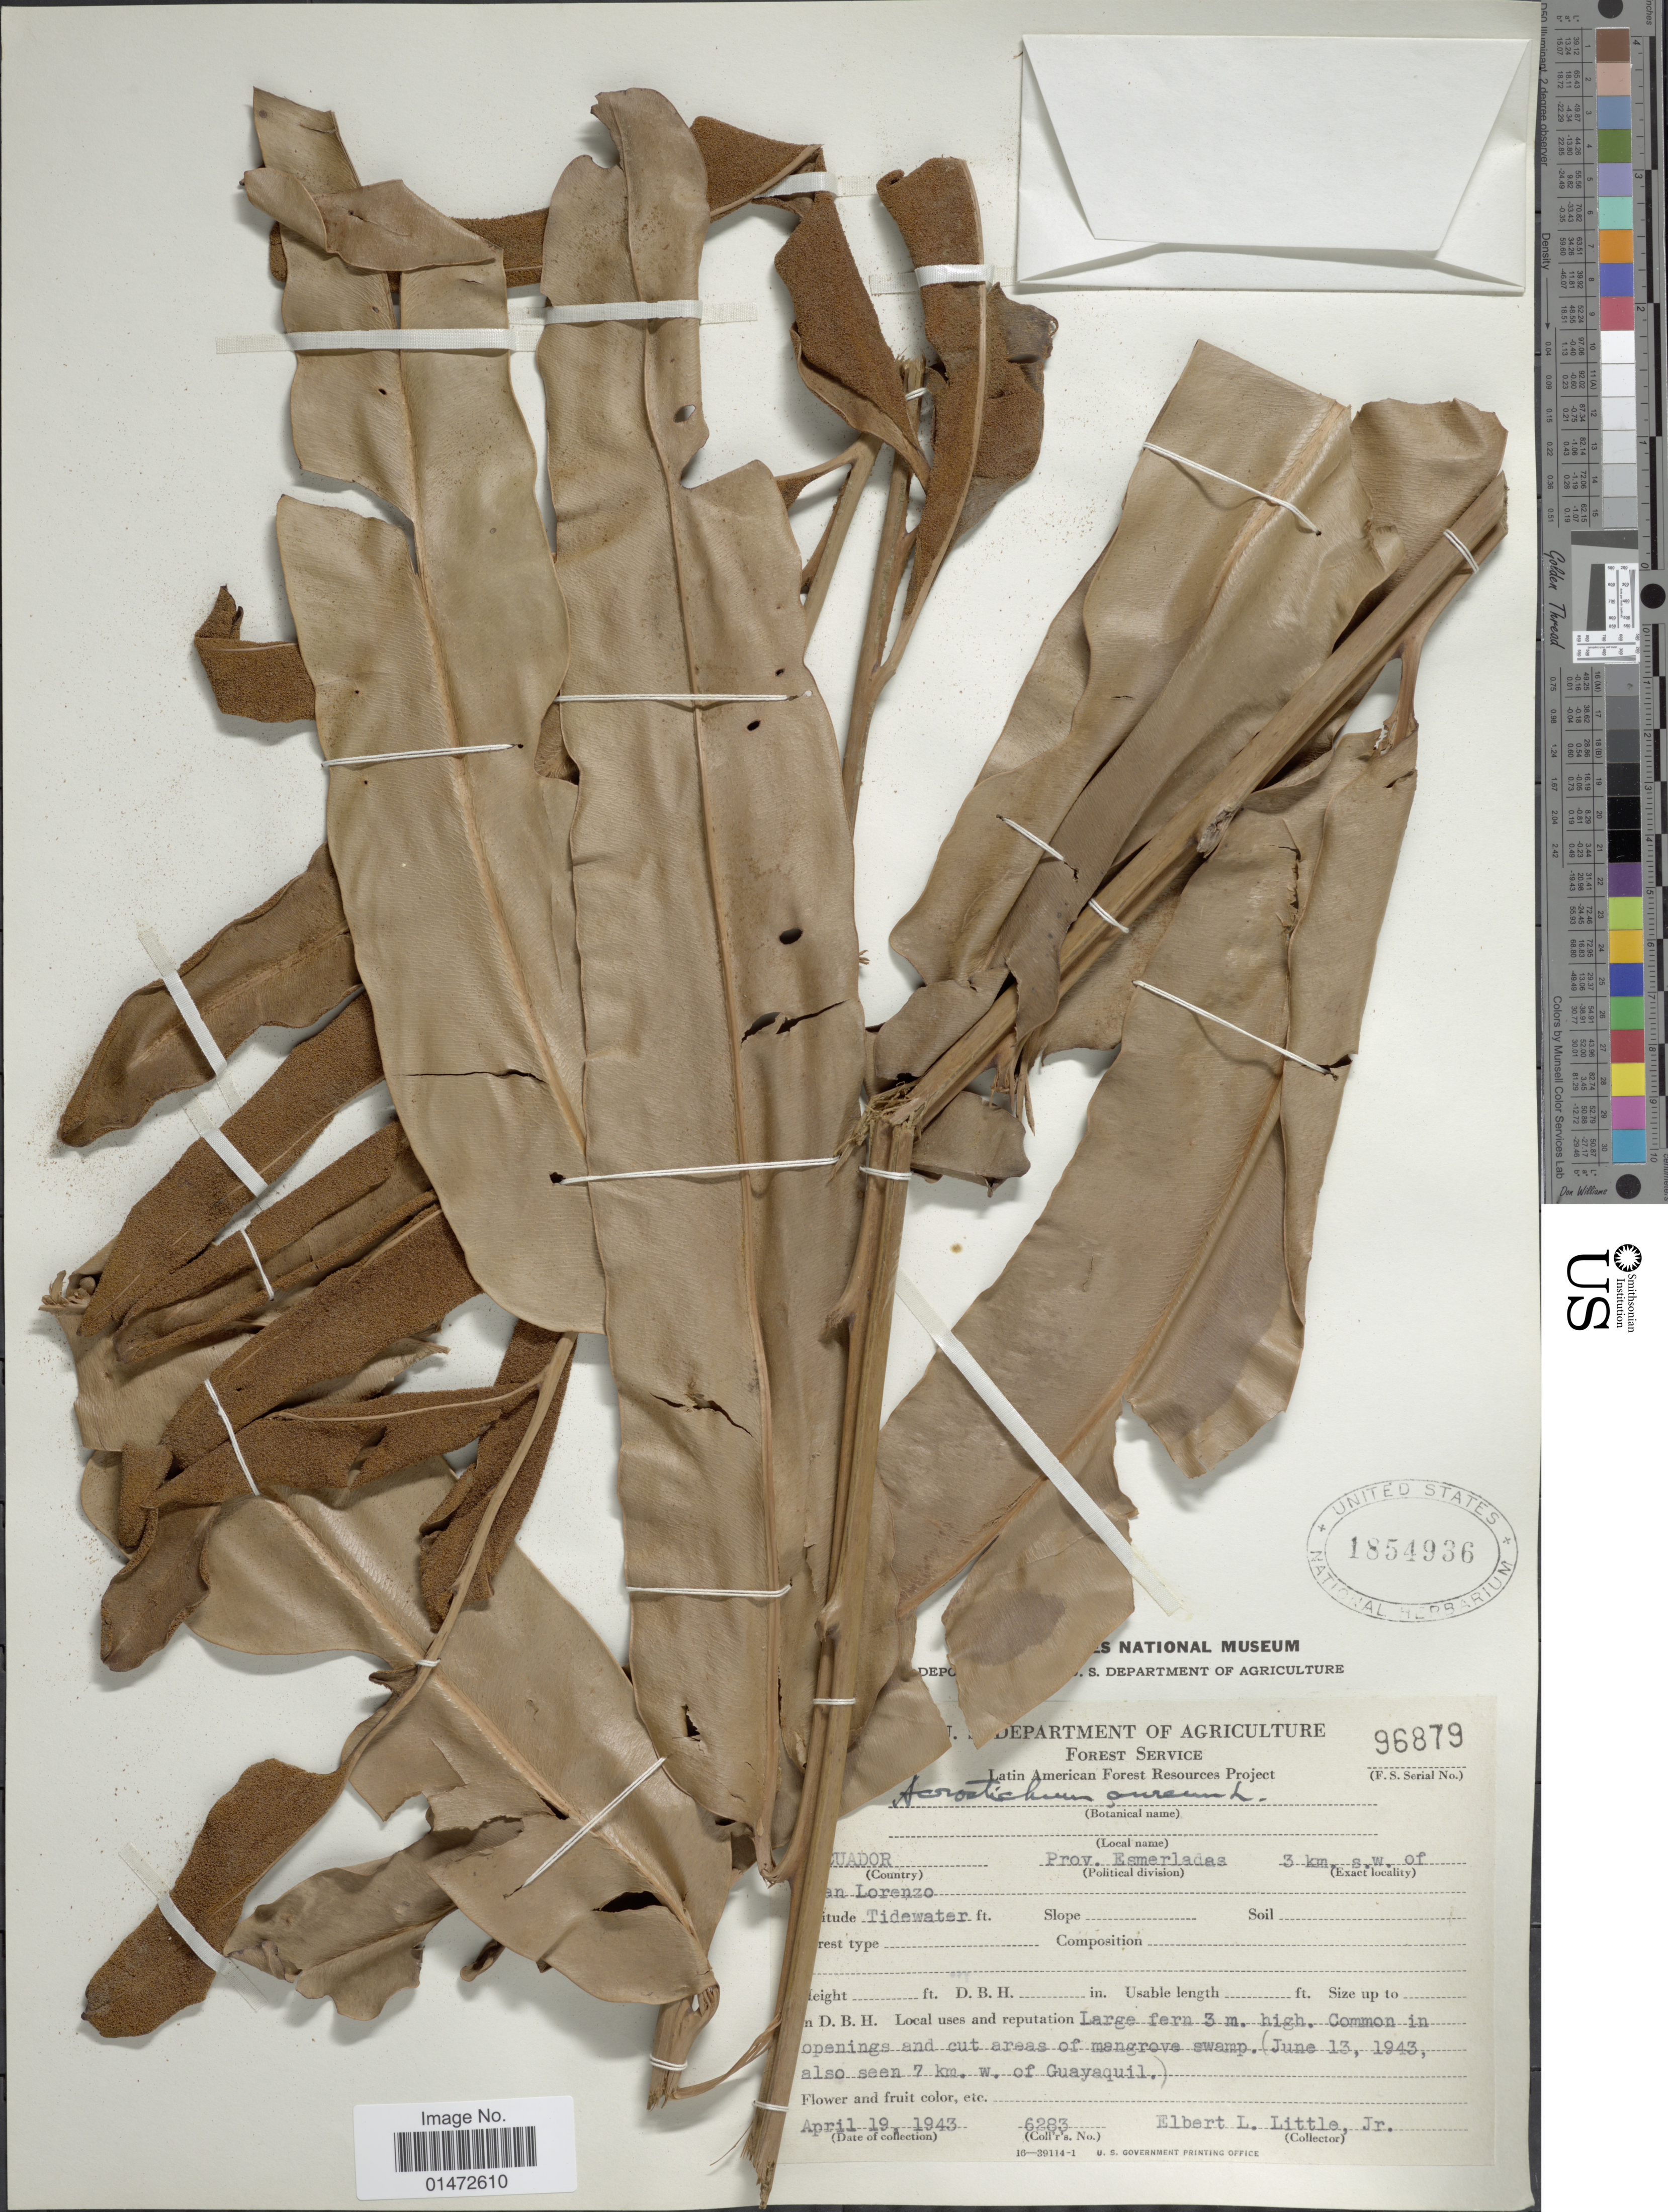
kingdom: Plantae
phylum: Tracheophyta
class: Polypodiopsida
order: Polypodiales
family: Pteridaceae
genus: Acrostichum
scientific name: Acrostichum aureum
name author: L.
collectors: E. L. Little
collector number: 6283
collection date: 1943-04-19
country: Ecuador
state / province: Esmeraldas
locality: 3 km. s.w. of San Lorenzo.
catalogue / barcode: US 1854936